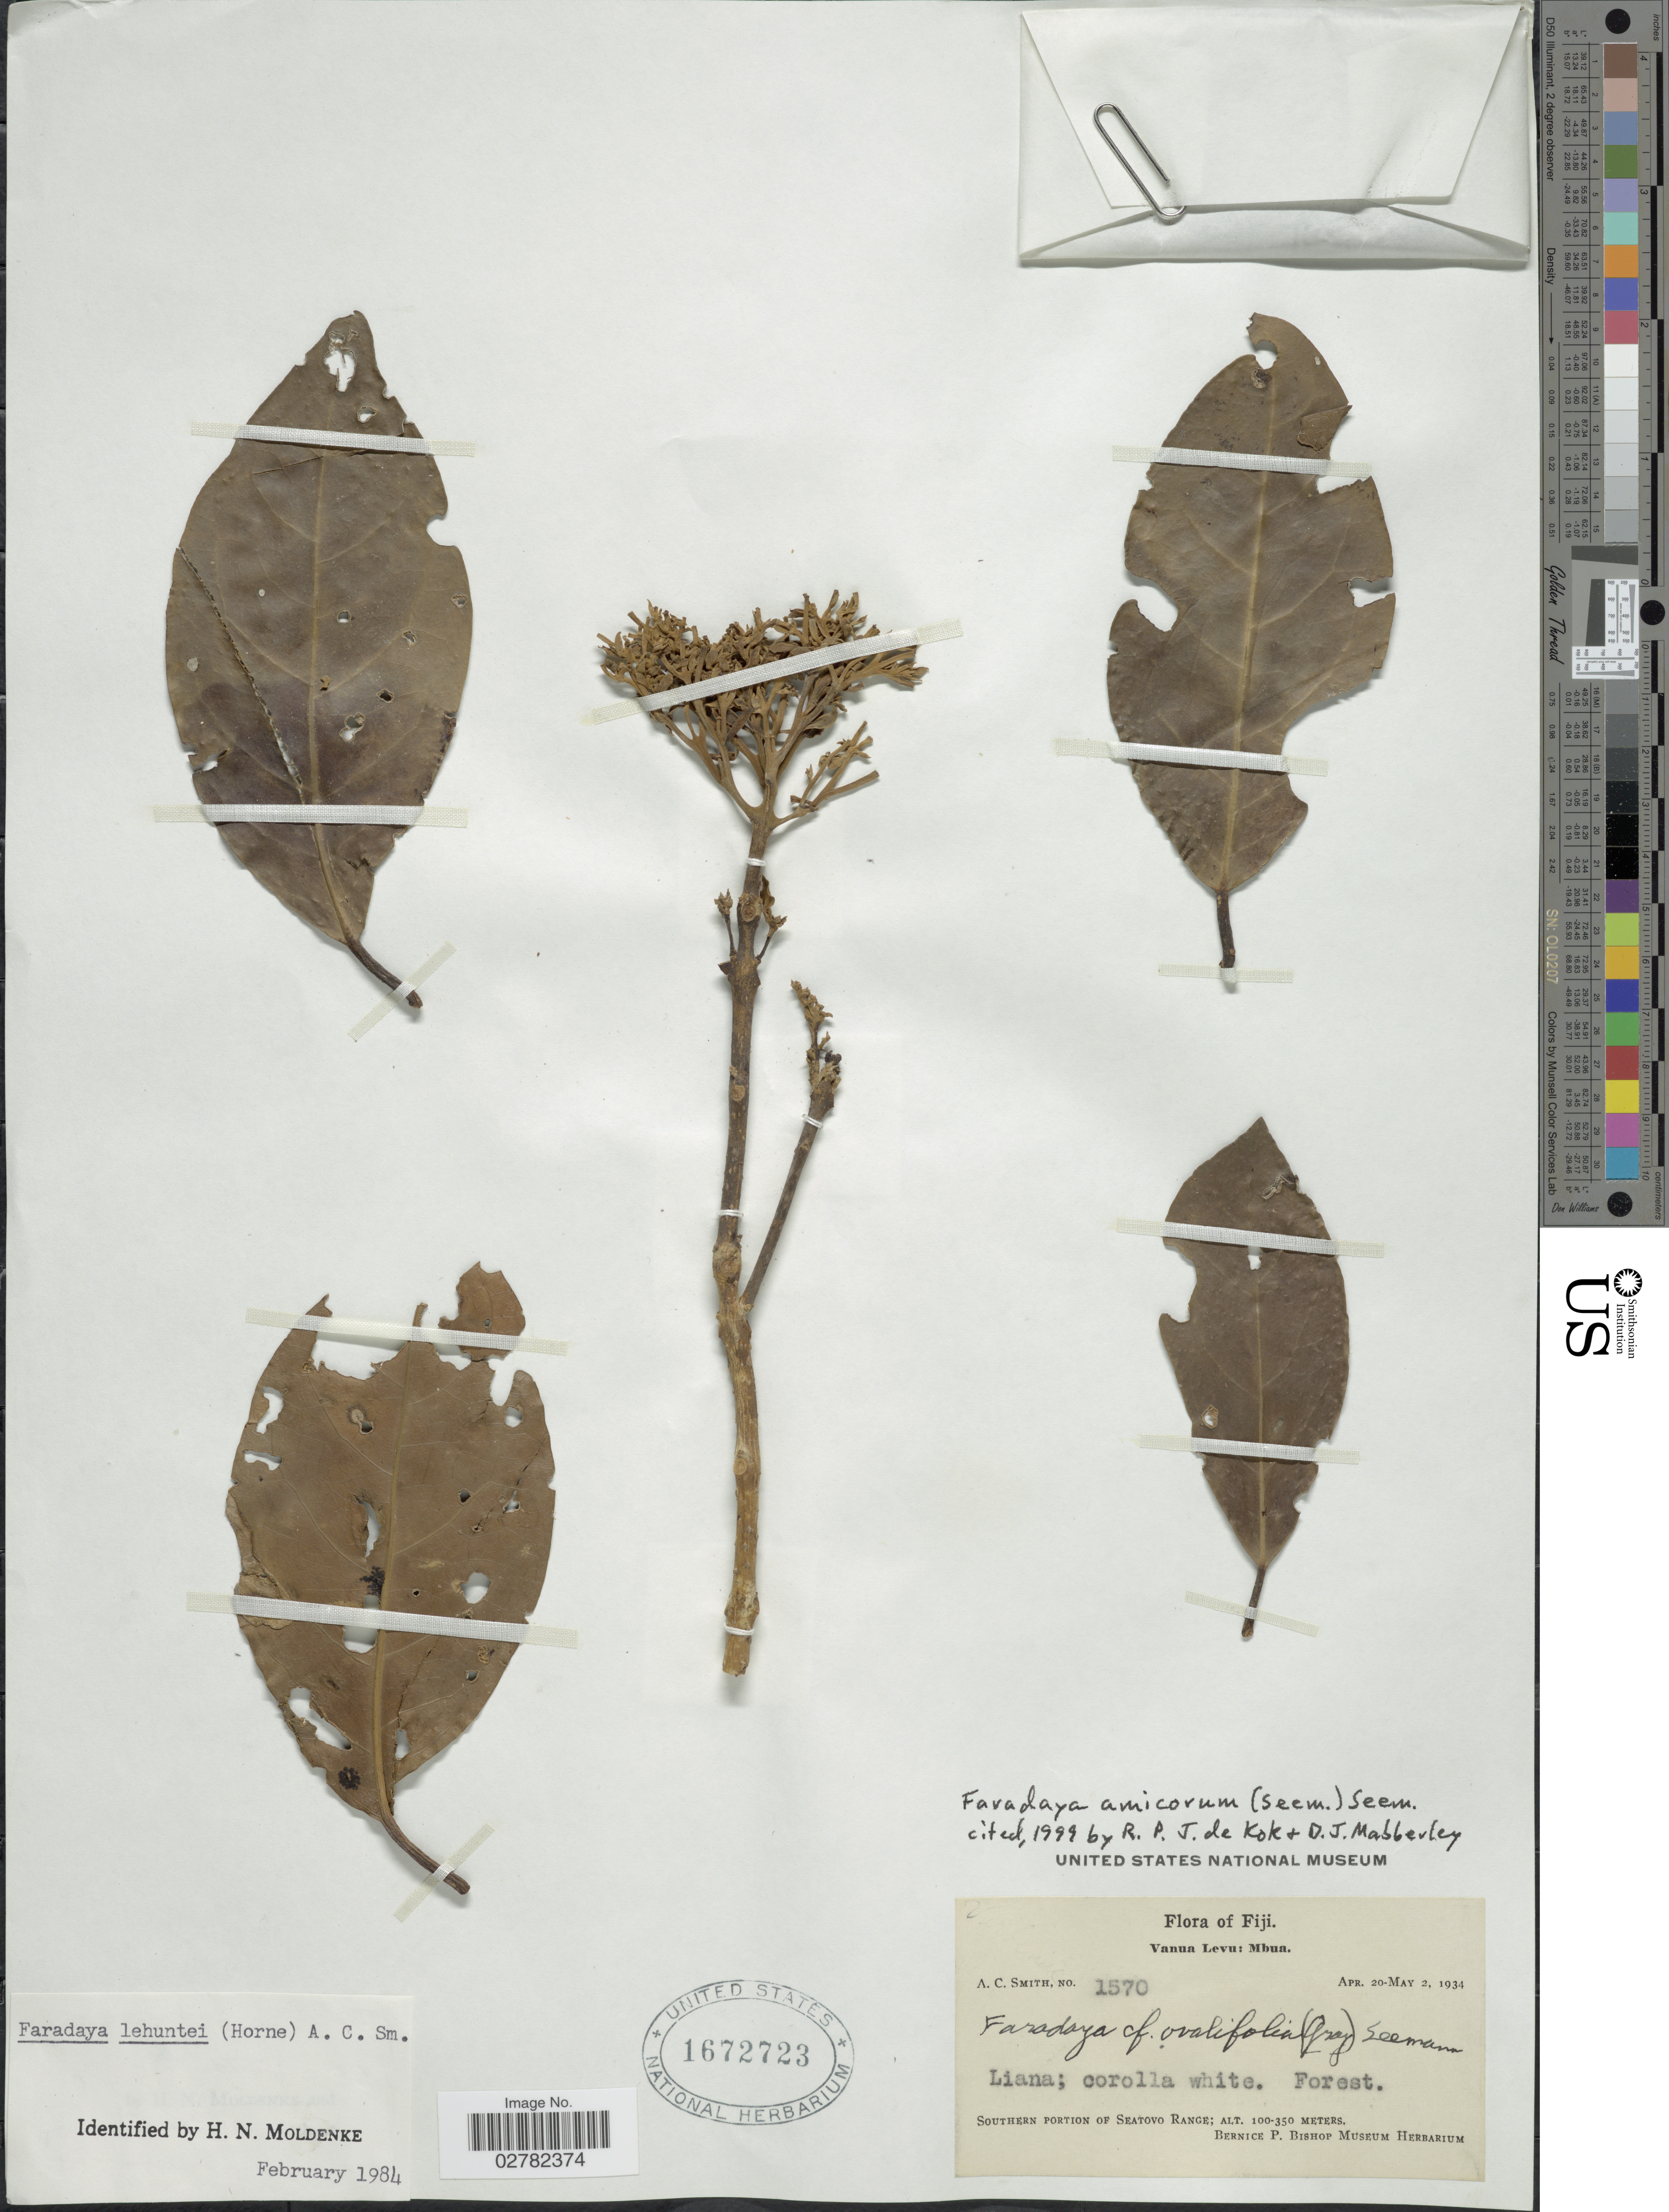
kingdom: Plantae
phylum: Tracheophyta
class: Magnoliopsida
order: Lamiales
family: Lamiaceae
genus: Faradaya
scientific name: Faradaya amicorum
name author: (Seem.) Seem.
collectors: A. C. Smith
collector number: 1570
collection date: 1934-04-20/1934-05-02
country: Fiji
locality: Vanua Levu: Mbua. Southern Portion of Seatovo Range.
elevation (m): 100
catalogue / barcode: US 1672723